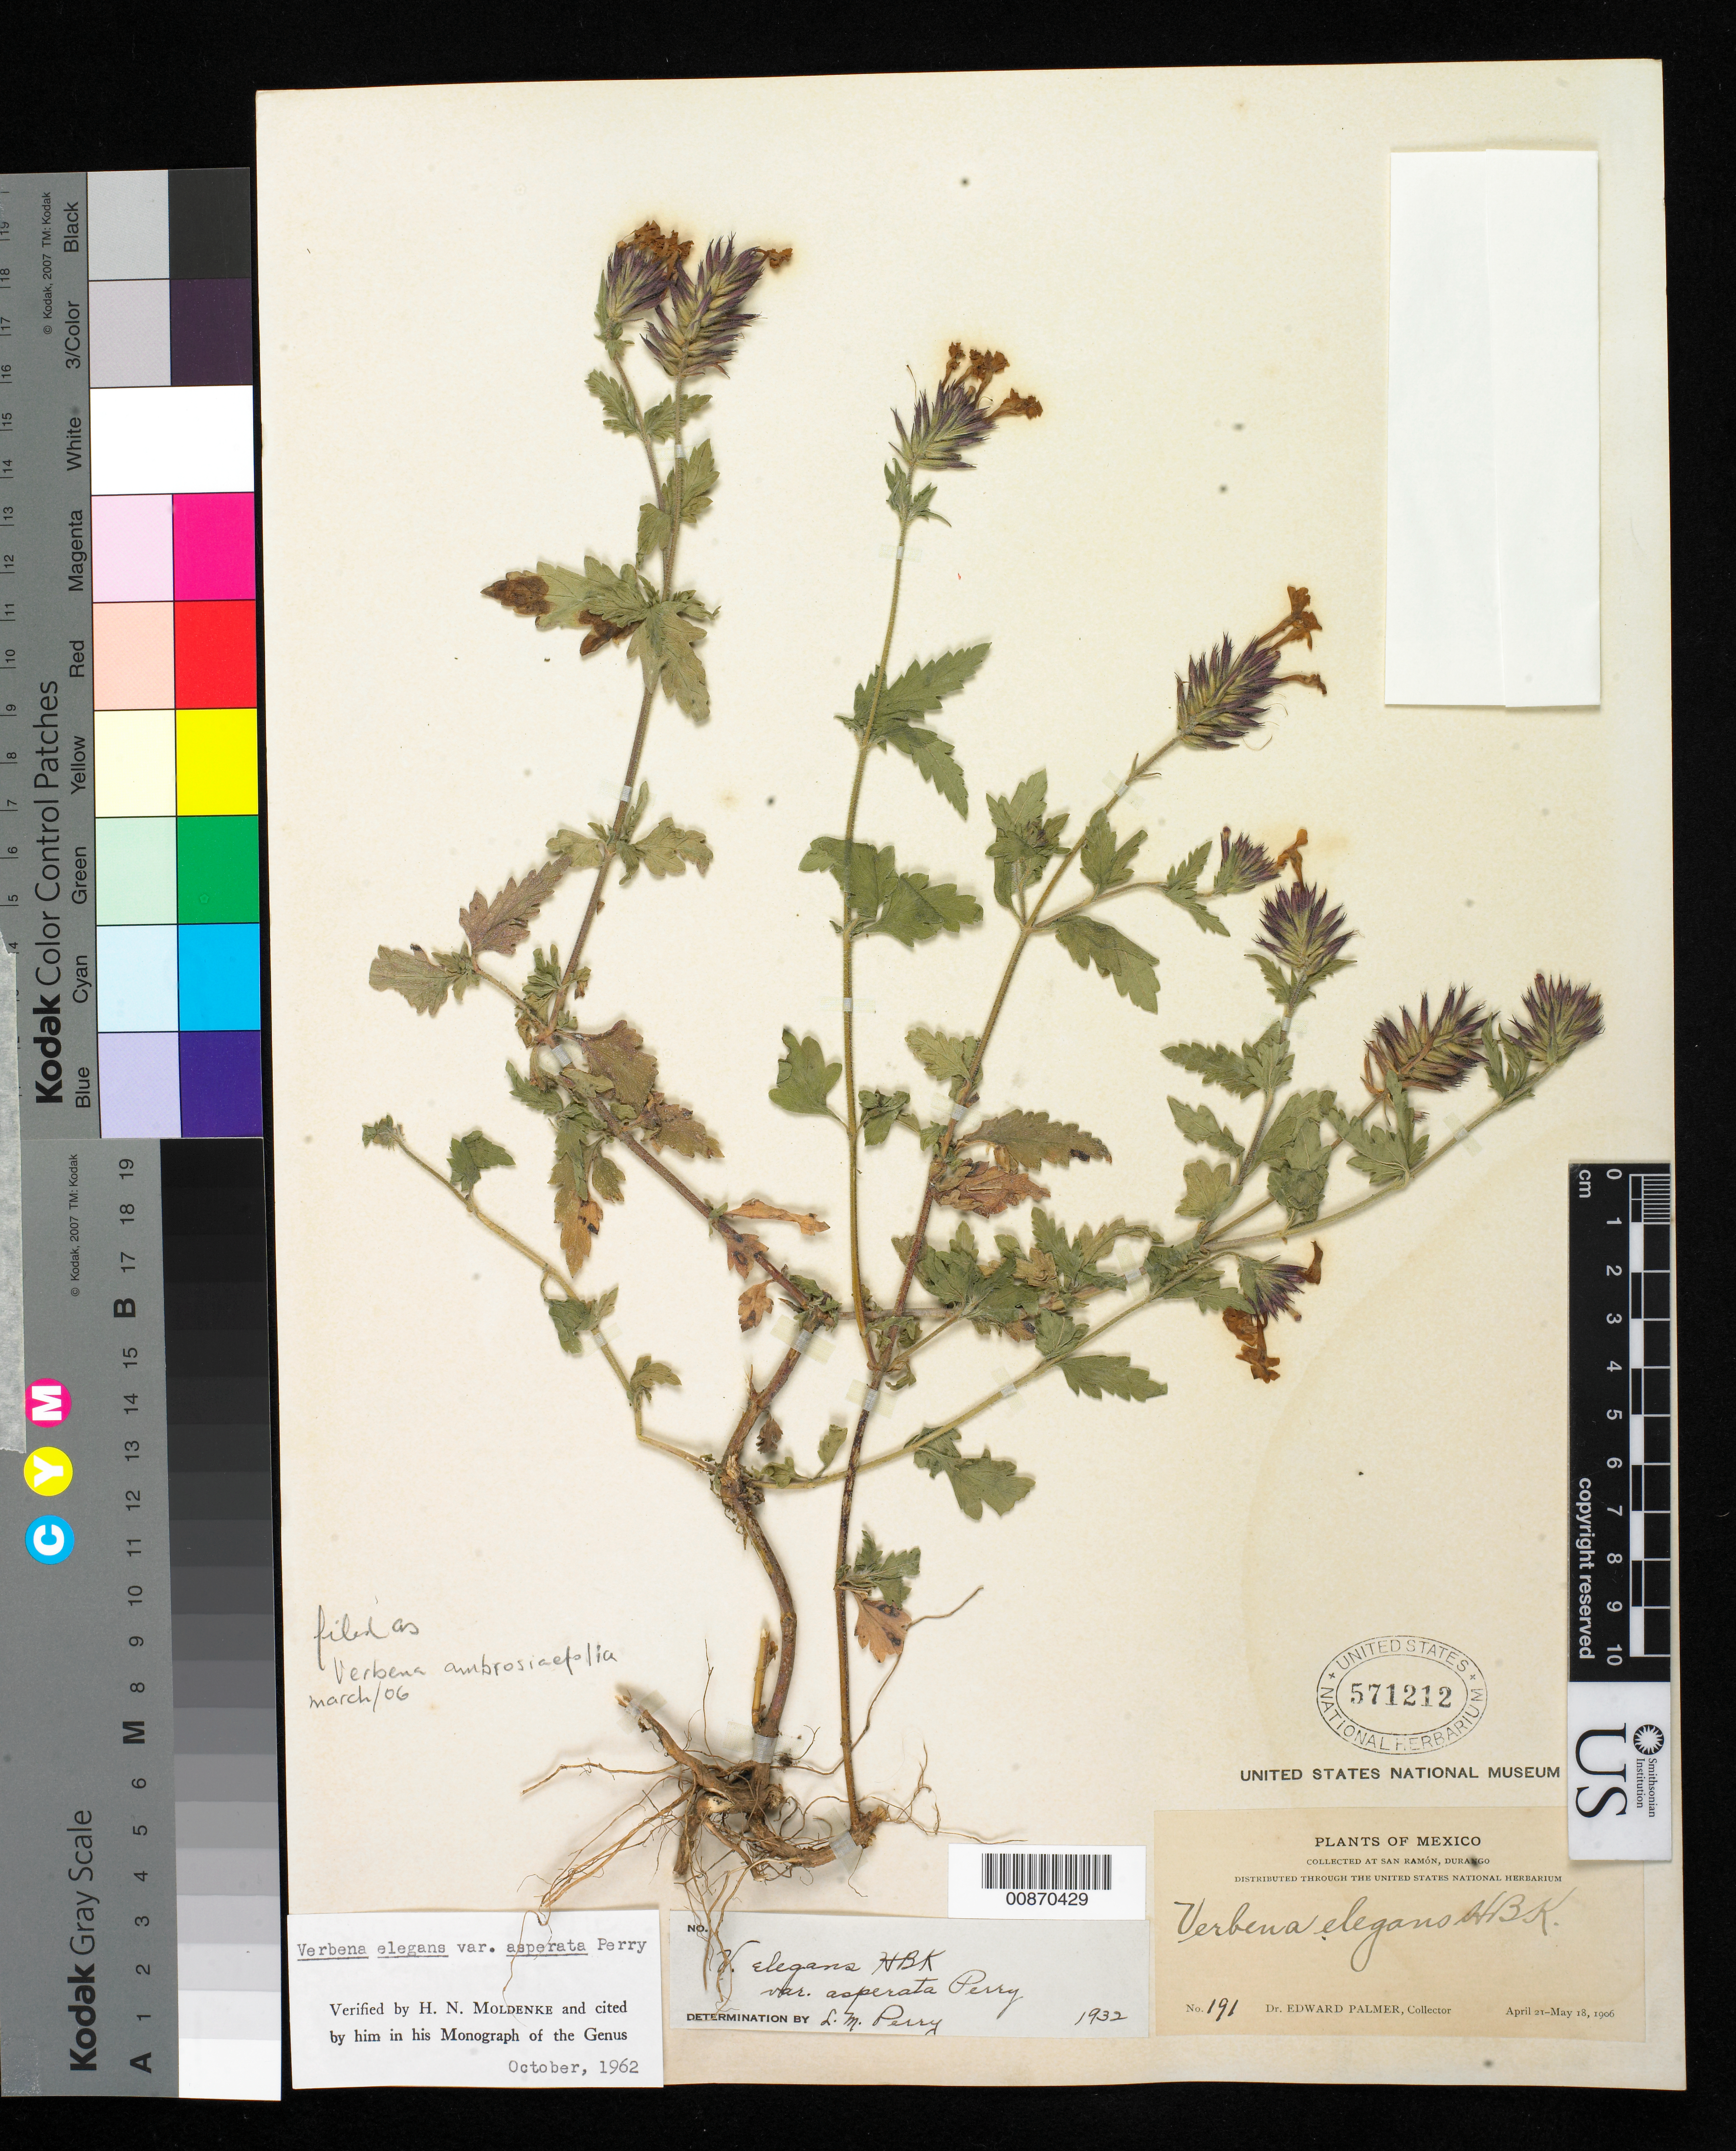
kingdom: Plantae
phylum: Tracheophyta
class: Magnoliopsida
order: Lamiales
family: Verbenaceae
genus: Verbena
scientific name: Verbena ambrosiifolia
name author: Rydb. ex Small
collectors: E. Palmer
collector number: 191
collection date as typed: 21 Apr 1906 to 18 May 1906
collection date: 1906-04-21/1906-05-18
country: Mexico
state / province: Durango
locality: San Ramón, Durango.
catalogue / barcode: US 571212